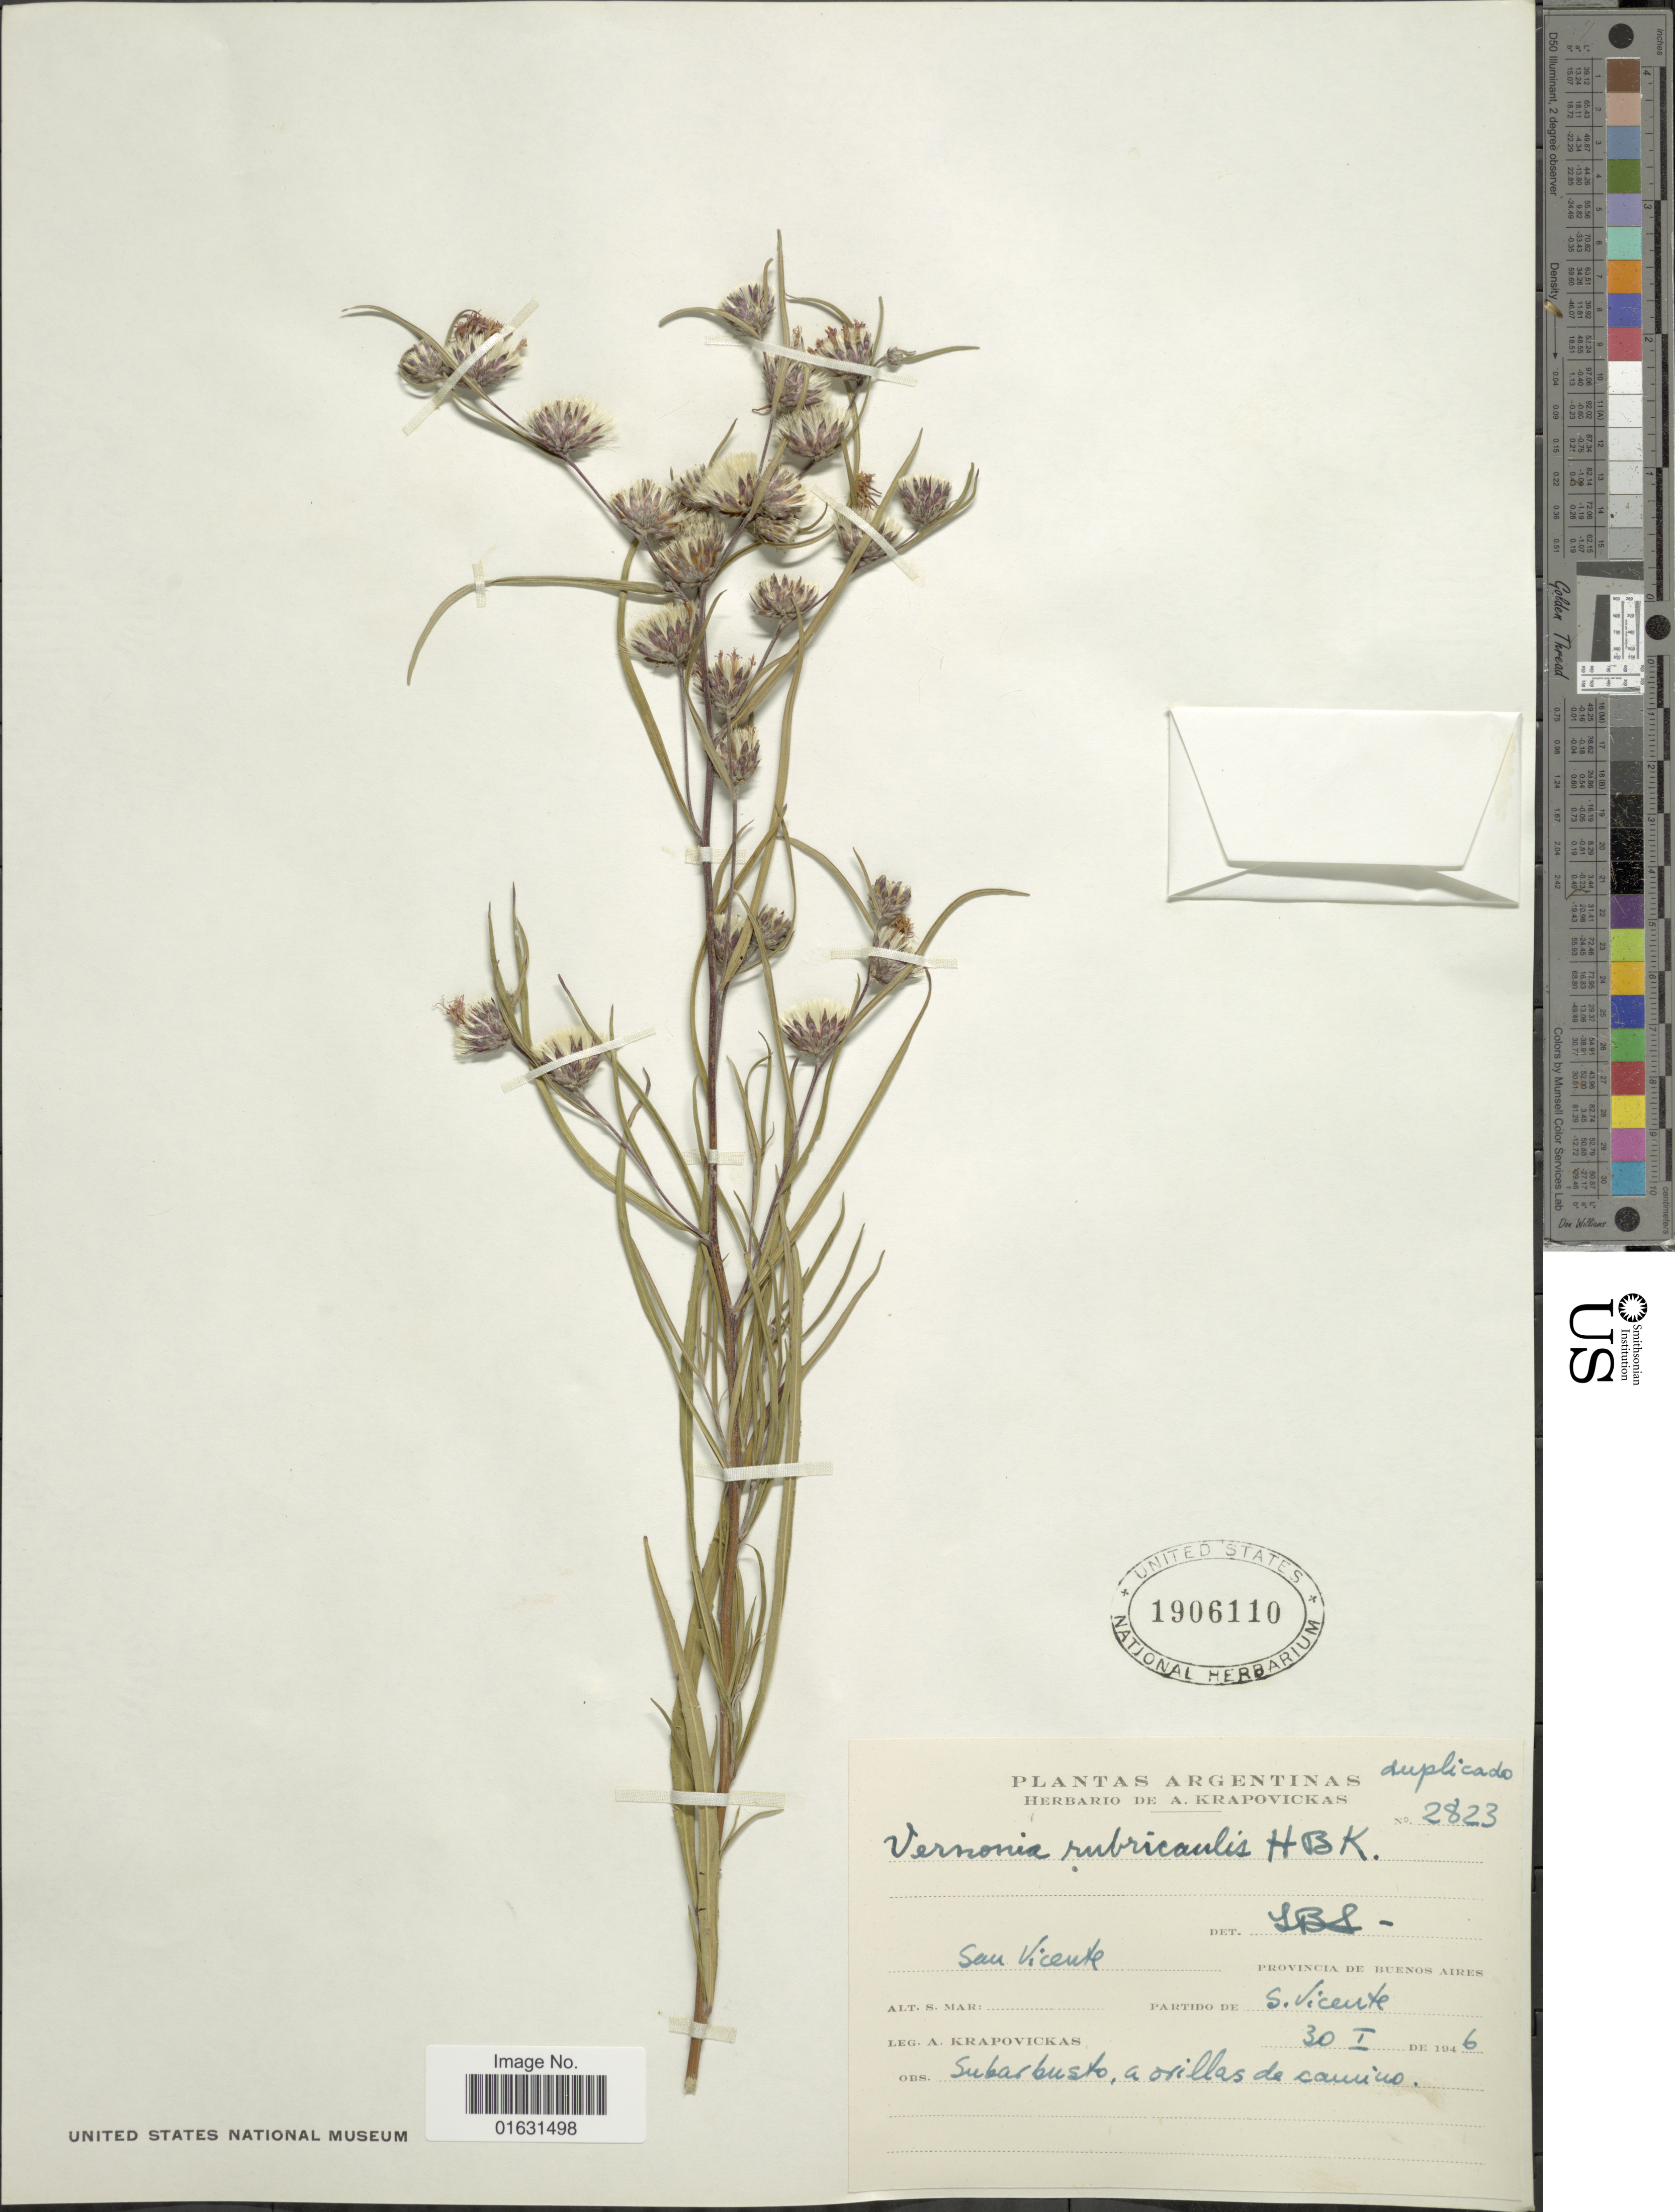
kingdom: Plantae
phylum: Tracheophyta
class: Magnoliopsida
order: Asterales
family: Asteraceae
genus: Lessingianthus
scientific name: Lessingianthus rubricaulis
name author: (Humb. & Bonpl.) H. Rob.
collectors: A. Krapovickas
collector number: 2823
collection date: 1946-01-30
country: Argentina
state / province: Buenos Aires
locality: Sao Vicente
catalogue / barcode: US 1906110